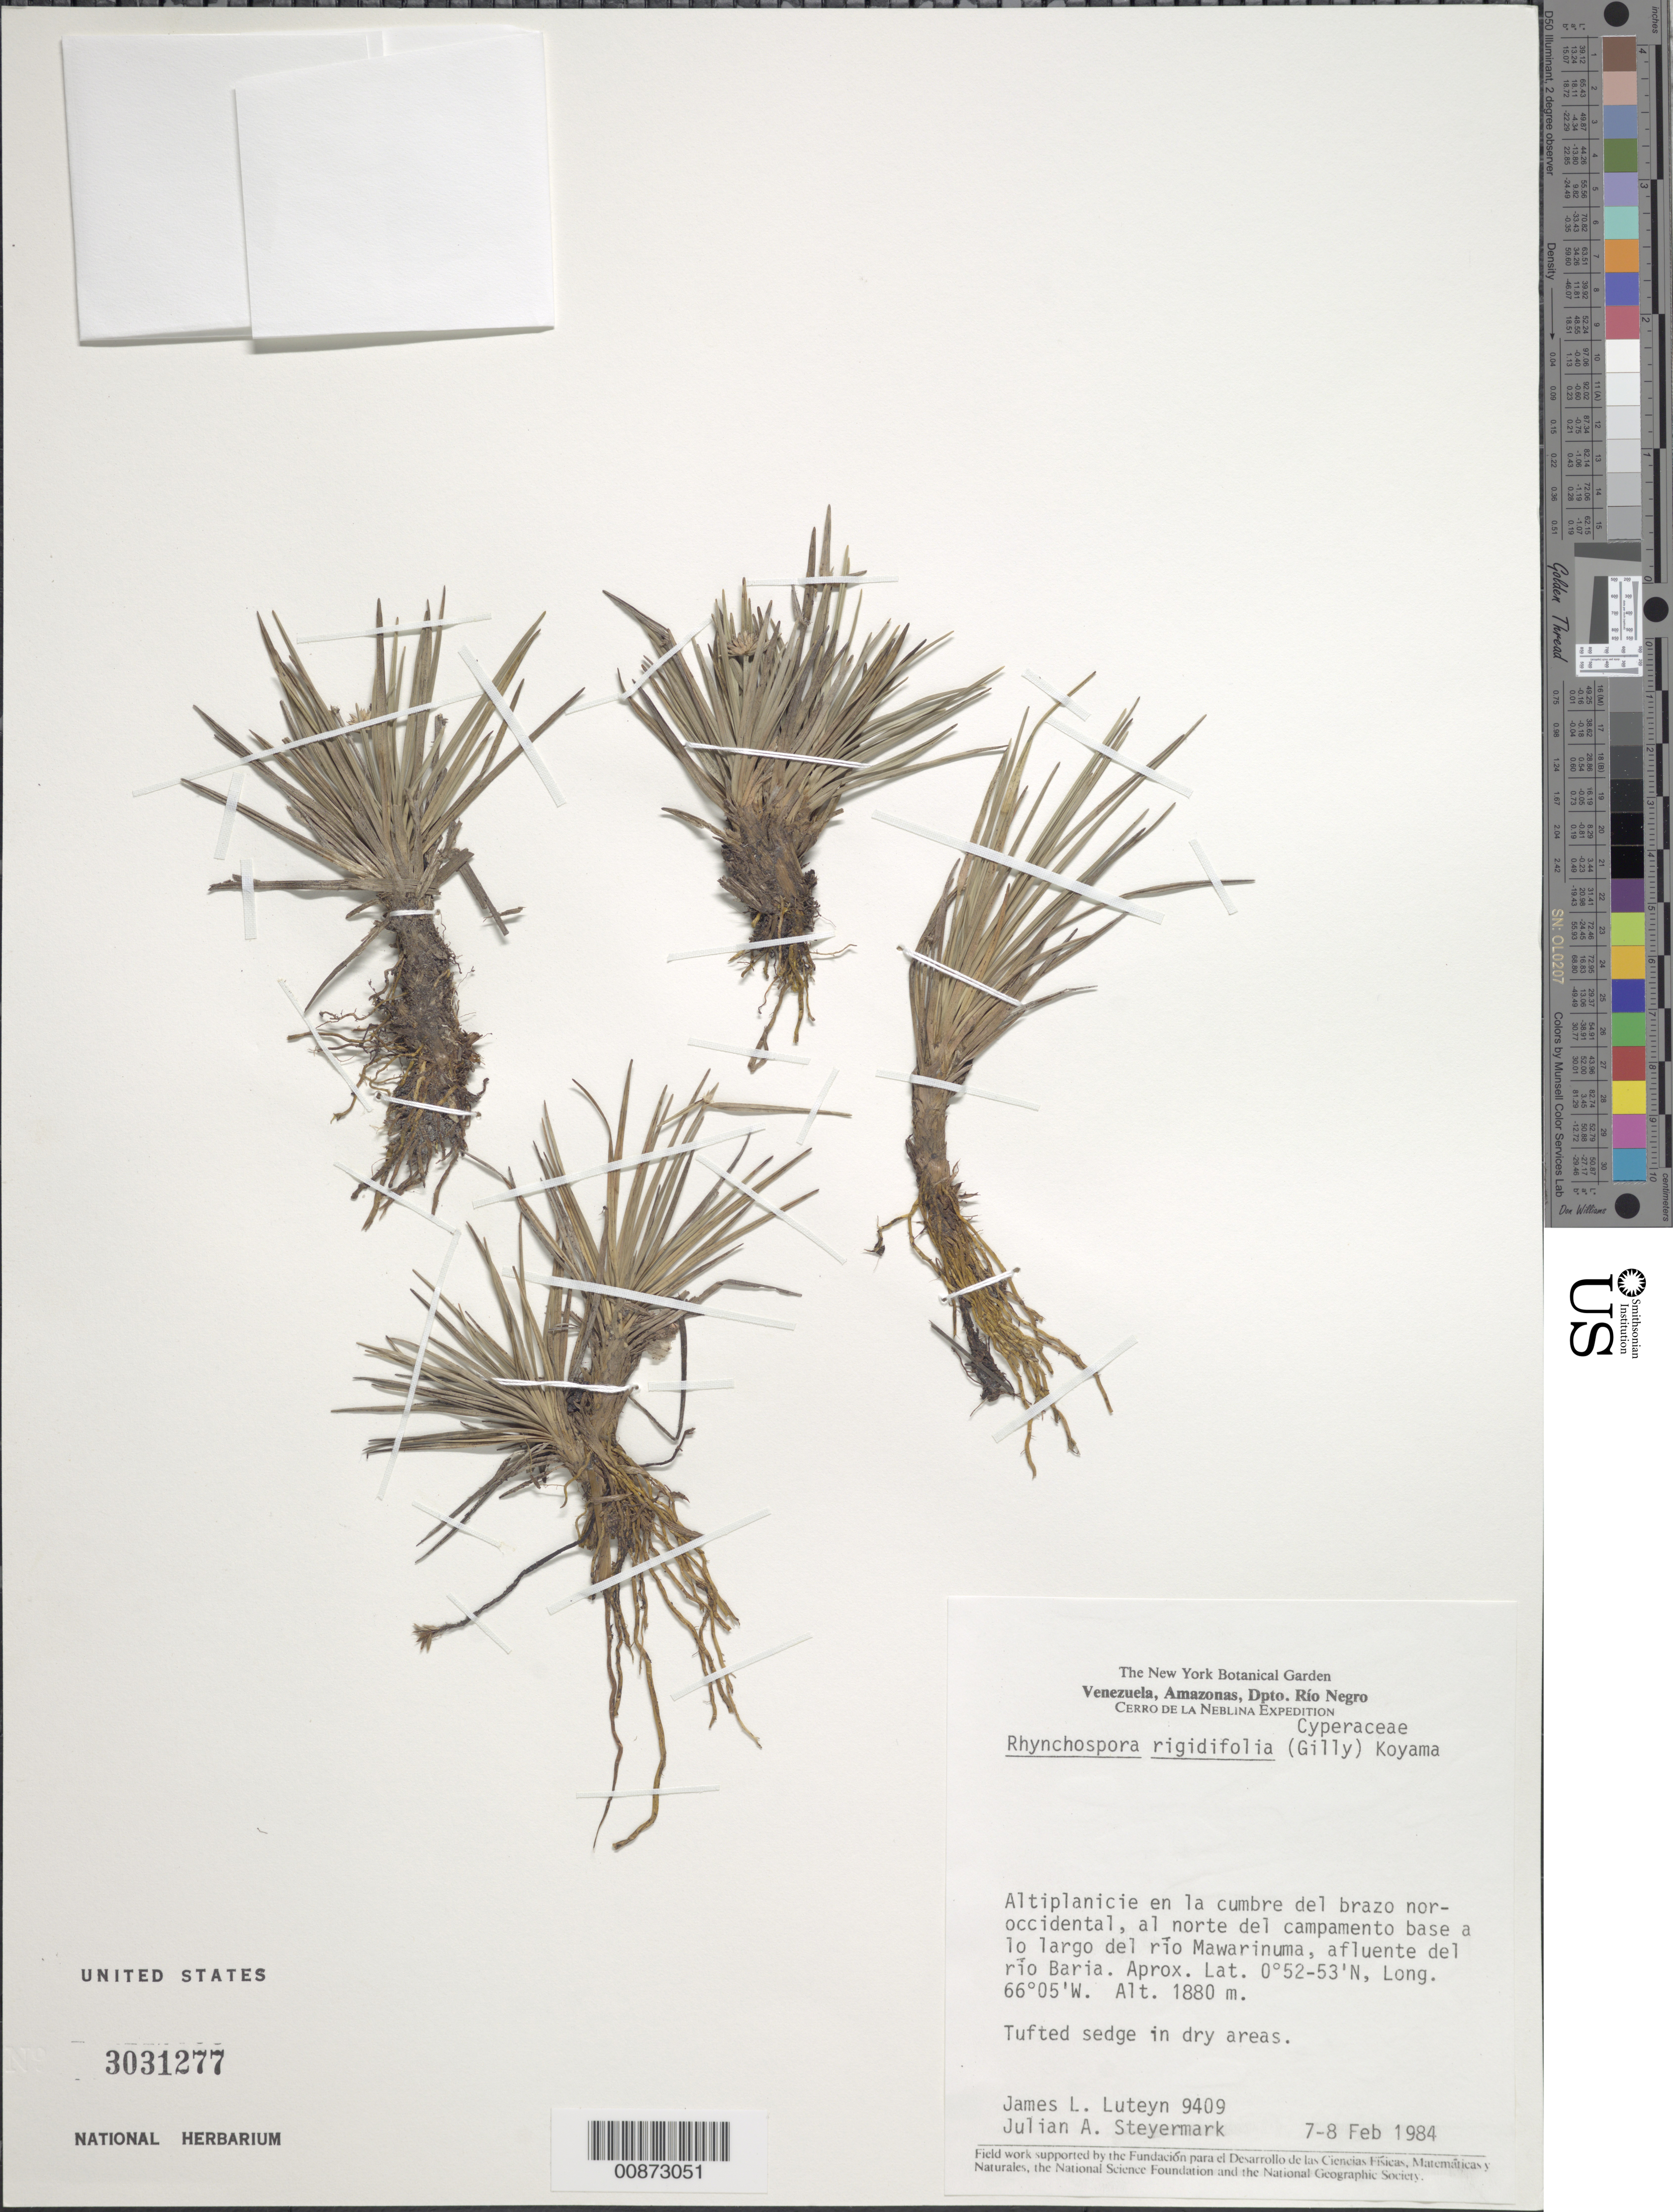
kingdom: Plantae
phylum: Tracheophyta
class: Liliopsida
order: Poales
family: Cyperaceae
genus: Rhynchospora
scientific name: Rhynchospora rigidifolia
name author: (Gilly) T. Koyama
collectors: J. L. Luteyn & J. Steyermark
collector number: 9409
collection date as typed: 7-Feb-84 to 8-Feb-84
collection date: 1984-02-07/1984-02-08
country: Venezuela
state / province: Amazonas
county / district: Río Negro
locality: Río Mawarinuma, affluente del Río Baria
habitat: Altiplanicie en la cumbre del brazo nor-occidental; in dry areas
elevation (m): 1880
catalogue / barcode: US 3031277